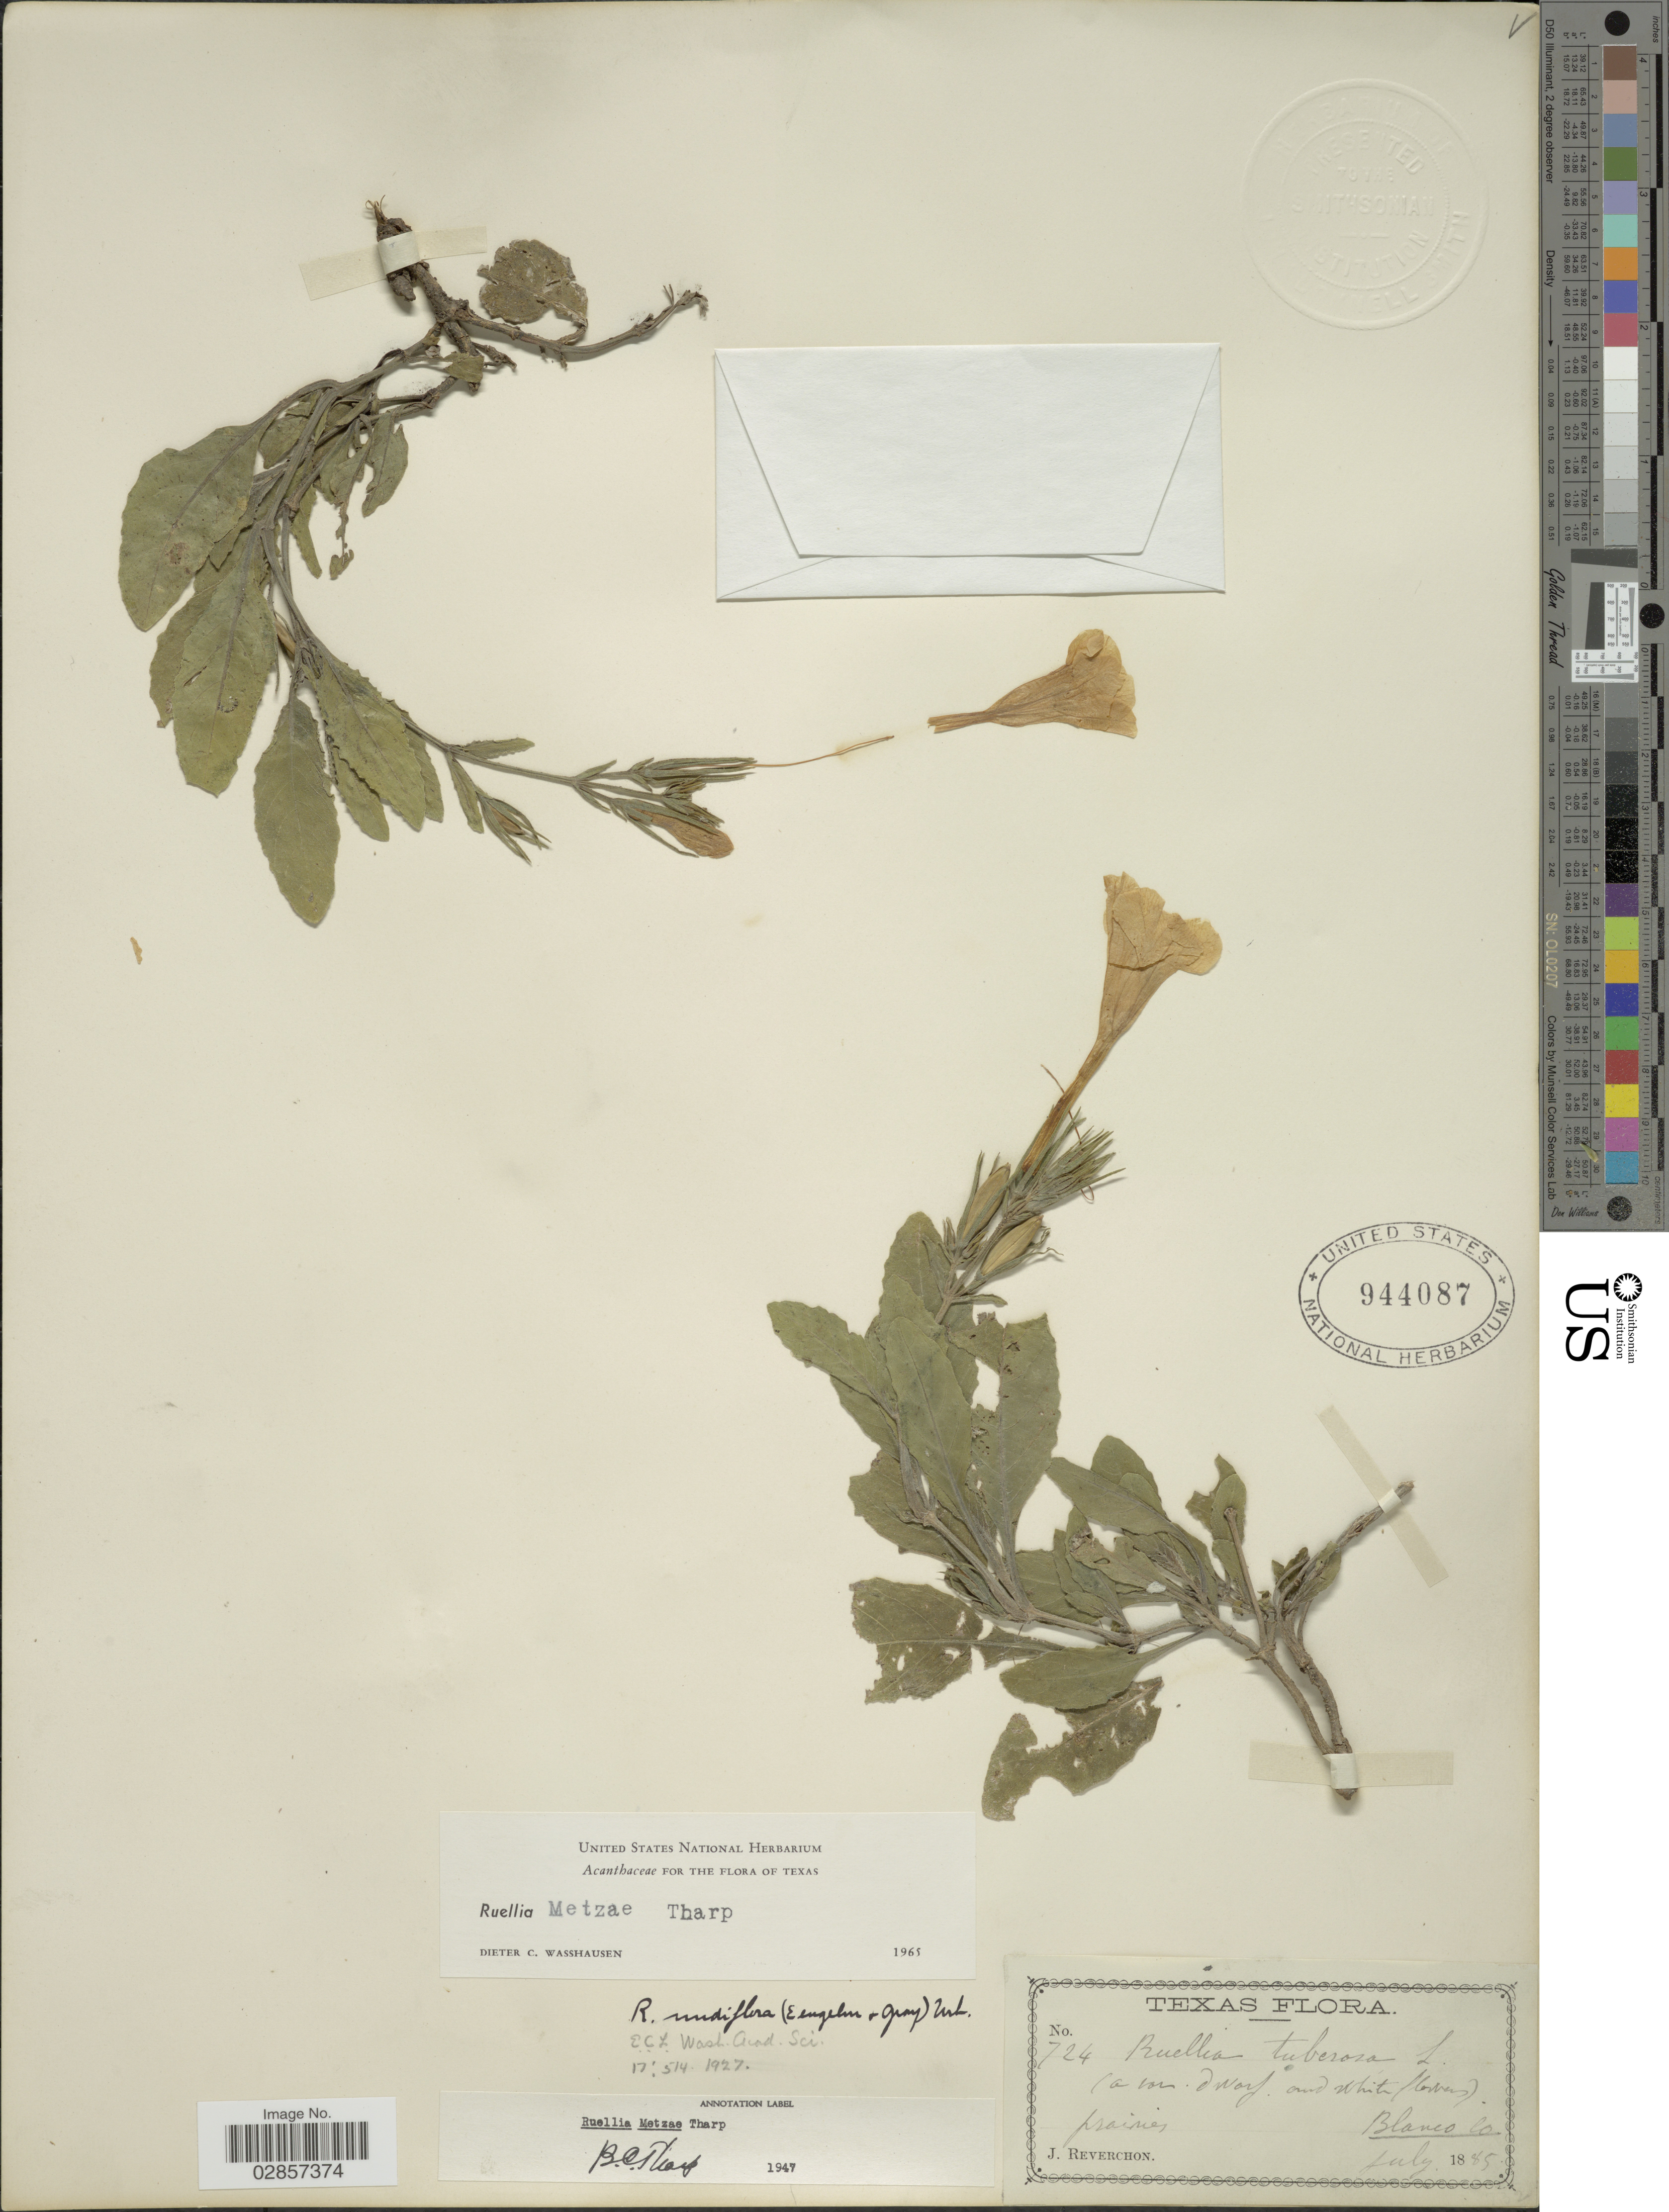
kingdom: Plantae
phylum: Tracheophyta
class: Magnoliopsida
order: Lamiales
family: Acanthaceae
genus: Ruellia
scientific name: Ruellia metziae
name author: Tharp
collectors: J. Reverchon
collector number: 724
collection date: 1885-07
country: United States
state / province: Texas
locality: Blanco Co.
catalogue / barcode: US 944087